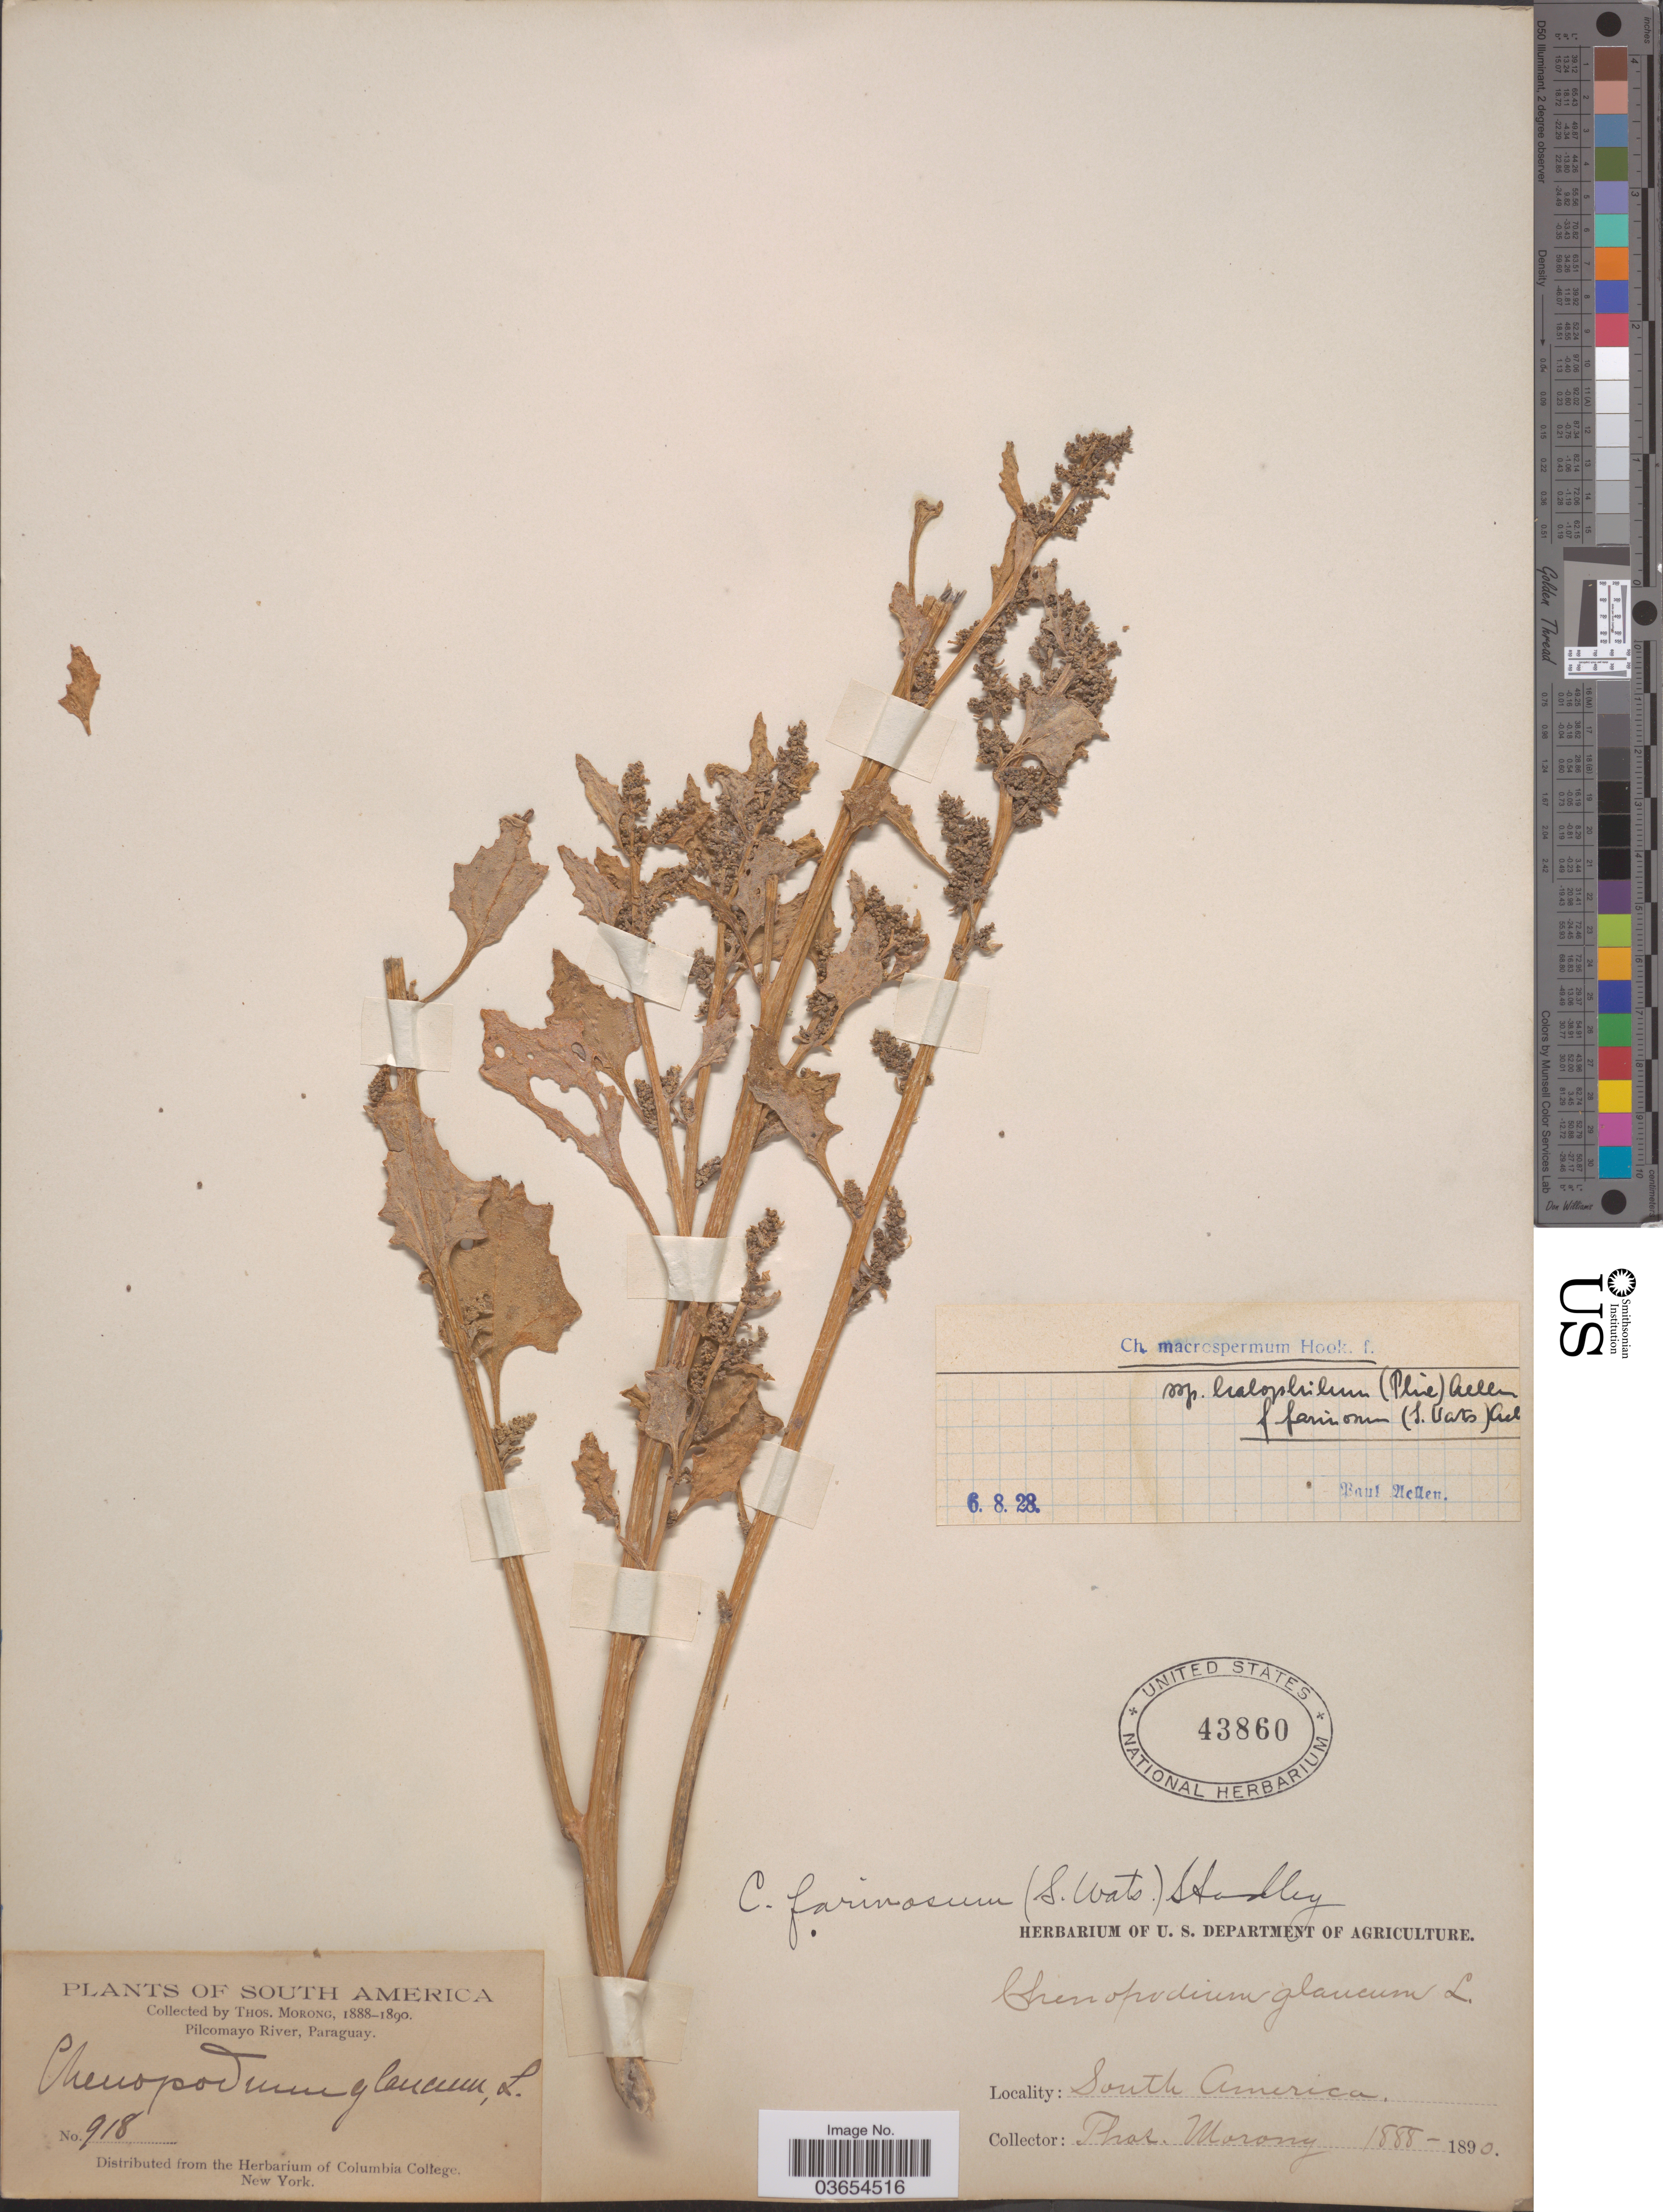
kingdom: Plantae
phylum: Tracheophyta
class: Magnoliopsida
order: Caryophyllales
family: Amaranthaceae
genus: Chenopodium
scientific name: Chenopodium macrospermum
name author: Hook. f.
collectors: ex herb. T. Morong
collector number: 918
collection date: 1888/1890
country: Paraguay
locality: Pilcomayo River.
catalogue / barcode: US 43860